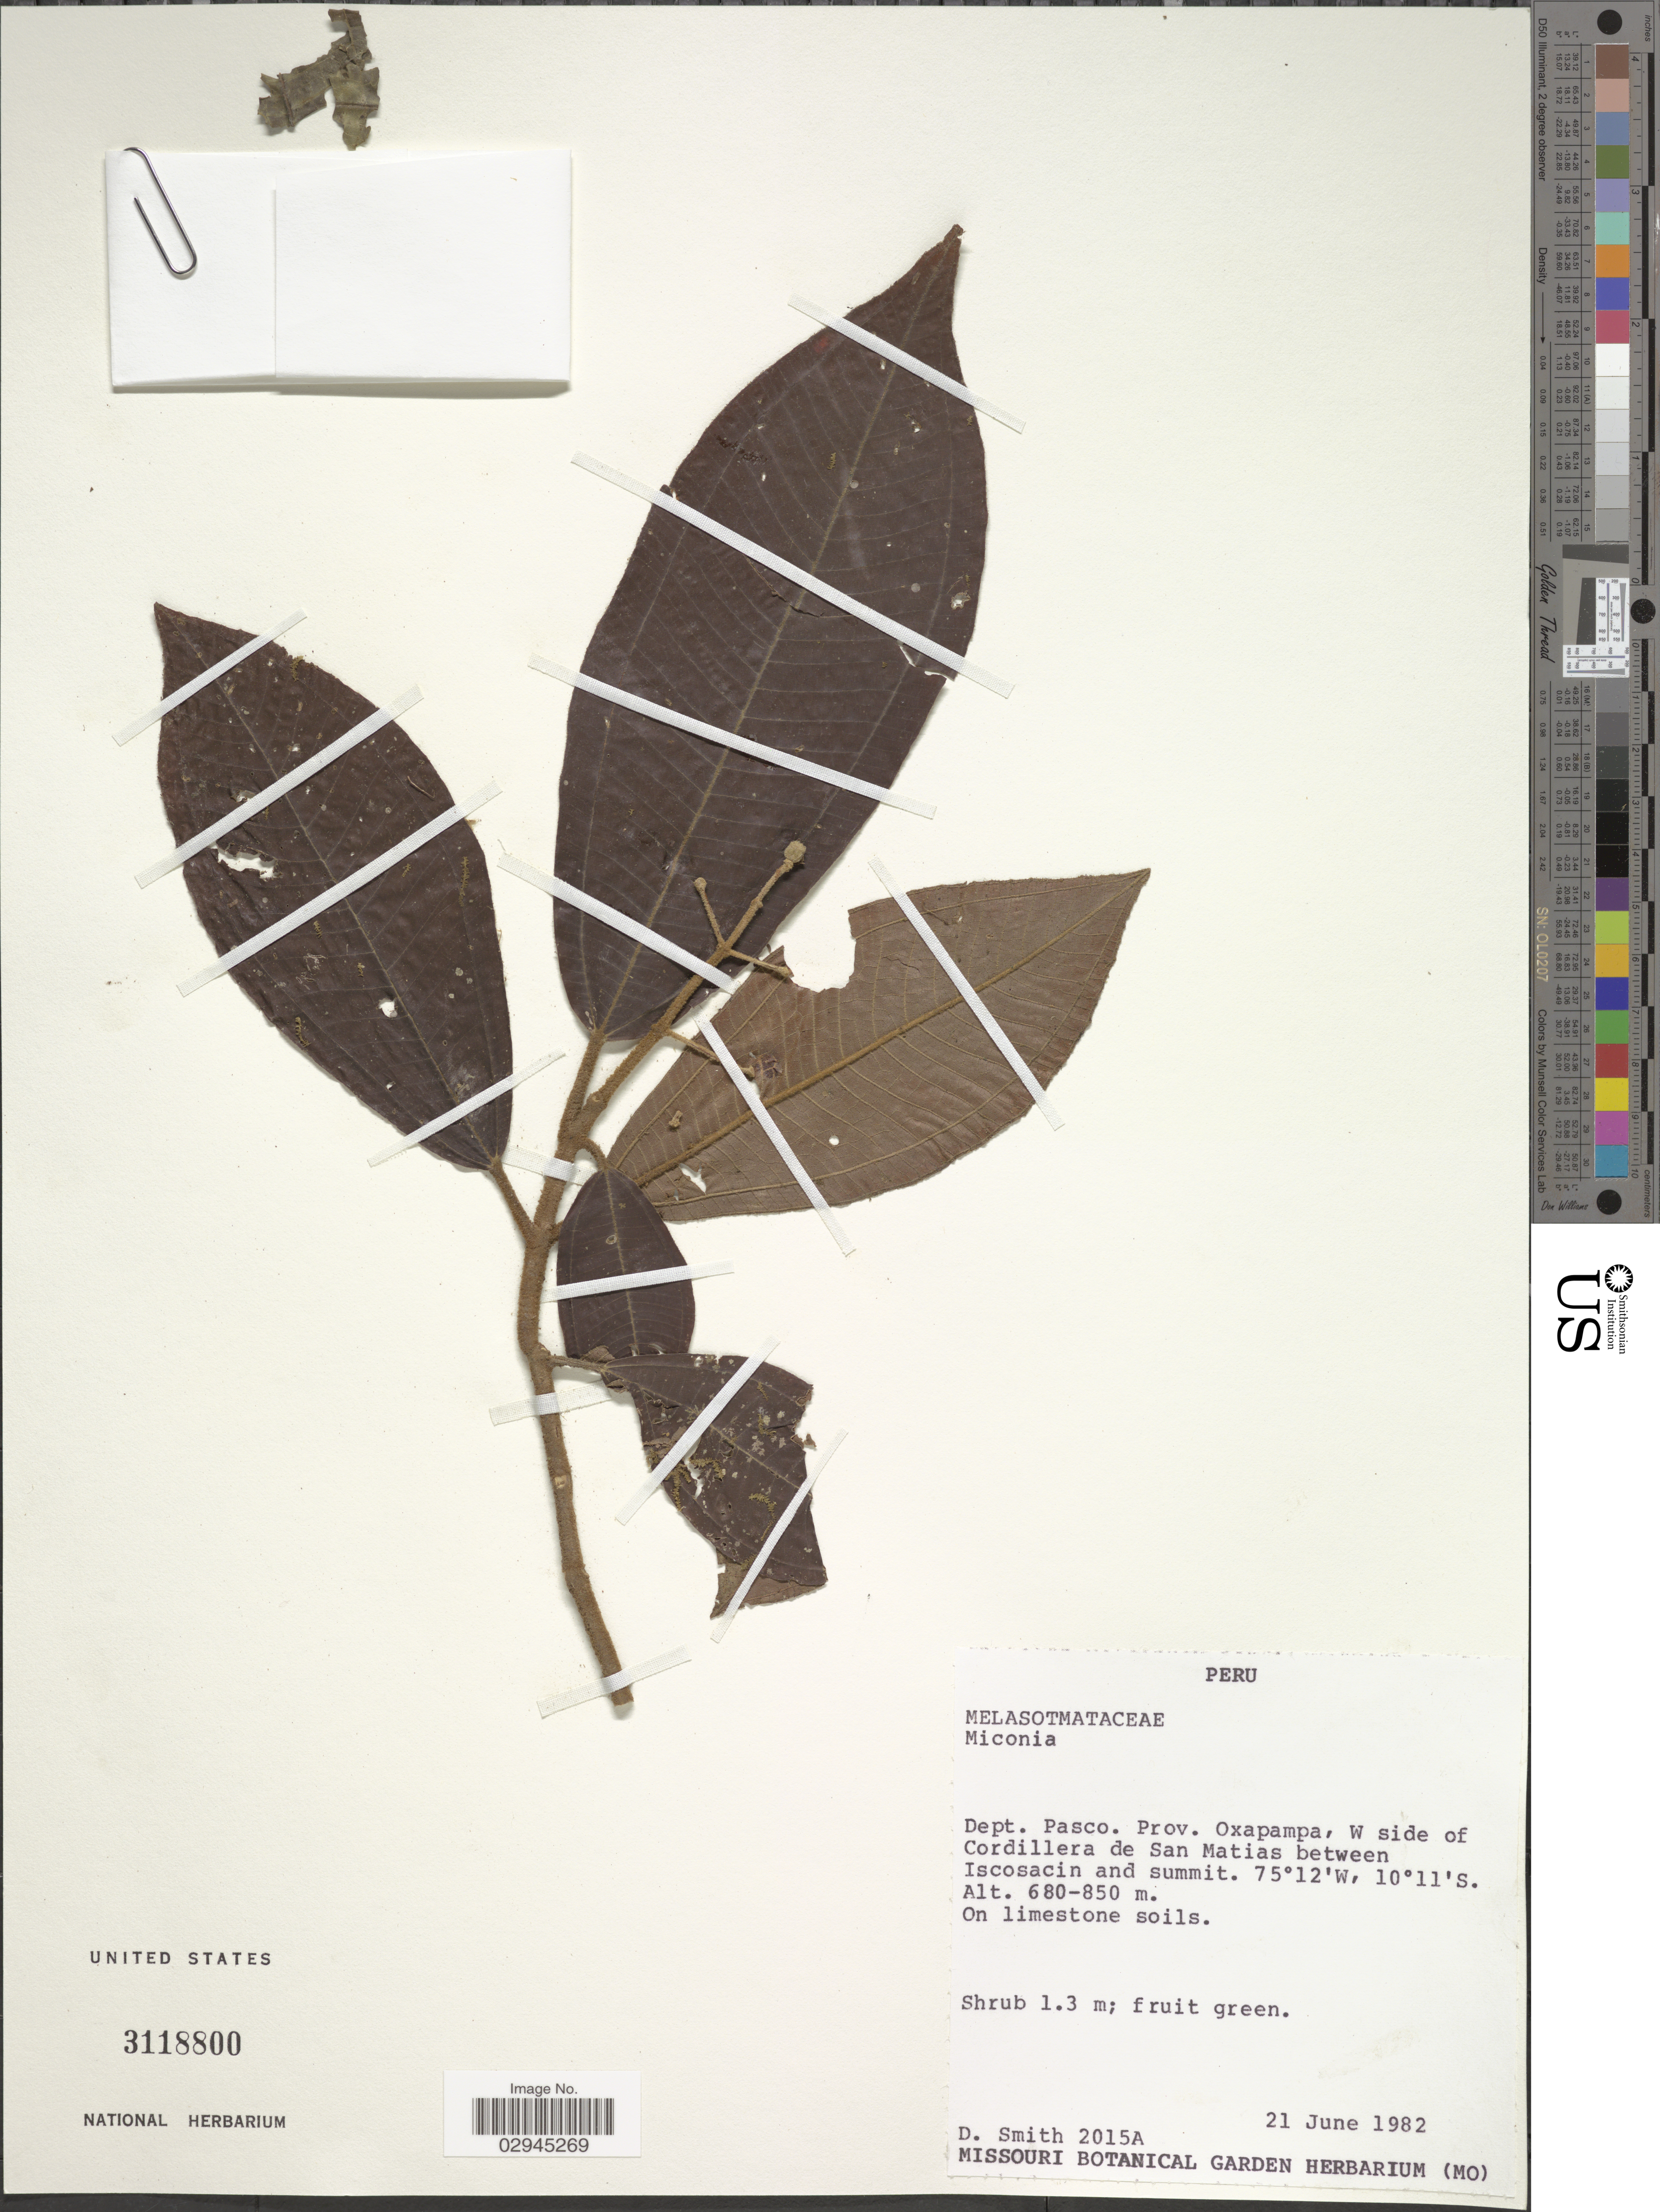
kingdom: Plantae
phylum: Tracheophyta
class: Magnoliopsida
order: Myrtales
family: Melastomataceae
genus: Miconia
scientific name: Miconia sp.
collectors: D. Smith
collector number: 20515A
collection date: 1982-06-21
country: Peru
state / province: Pasco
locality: Dept. Pasco. Prov. Oxapampa, W side of Cordillera de San Matias between Iscosacin and summit.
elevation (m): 680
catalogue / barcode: US 3118800